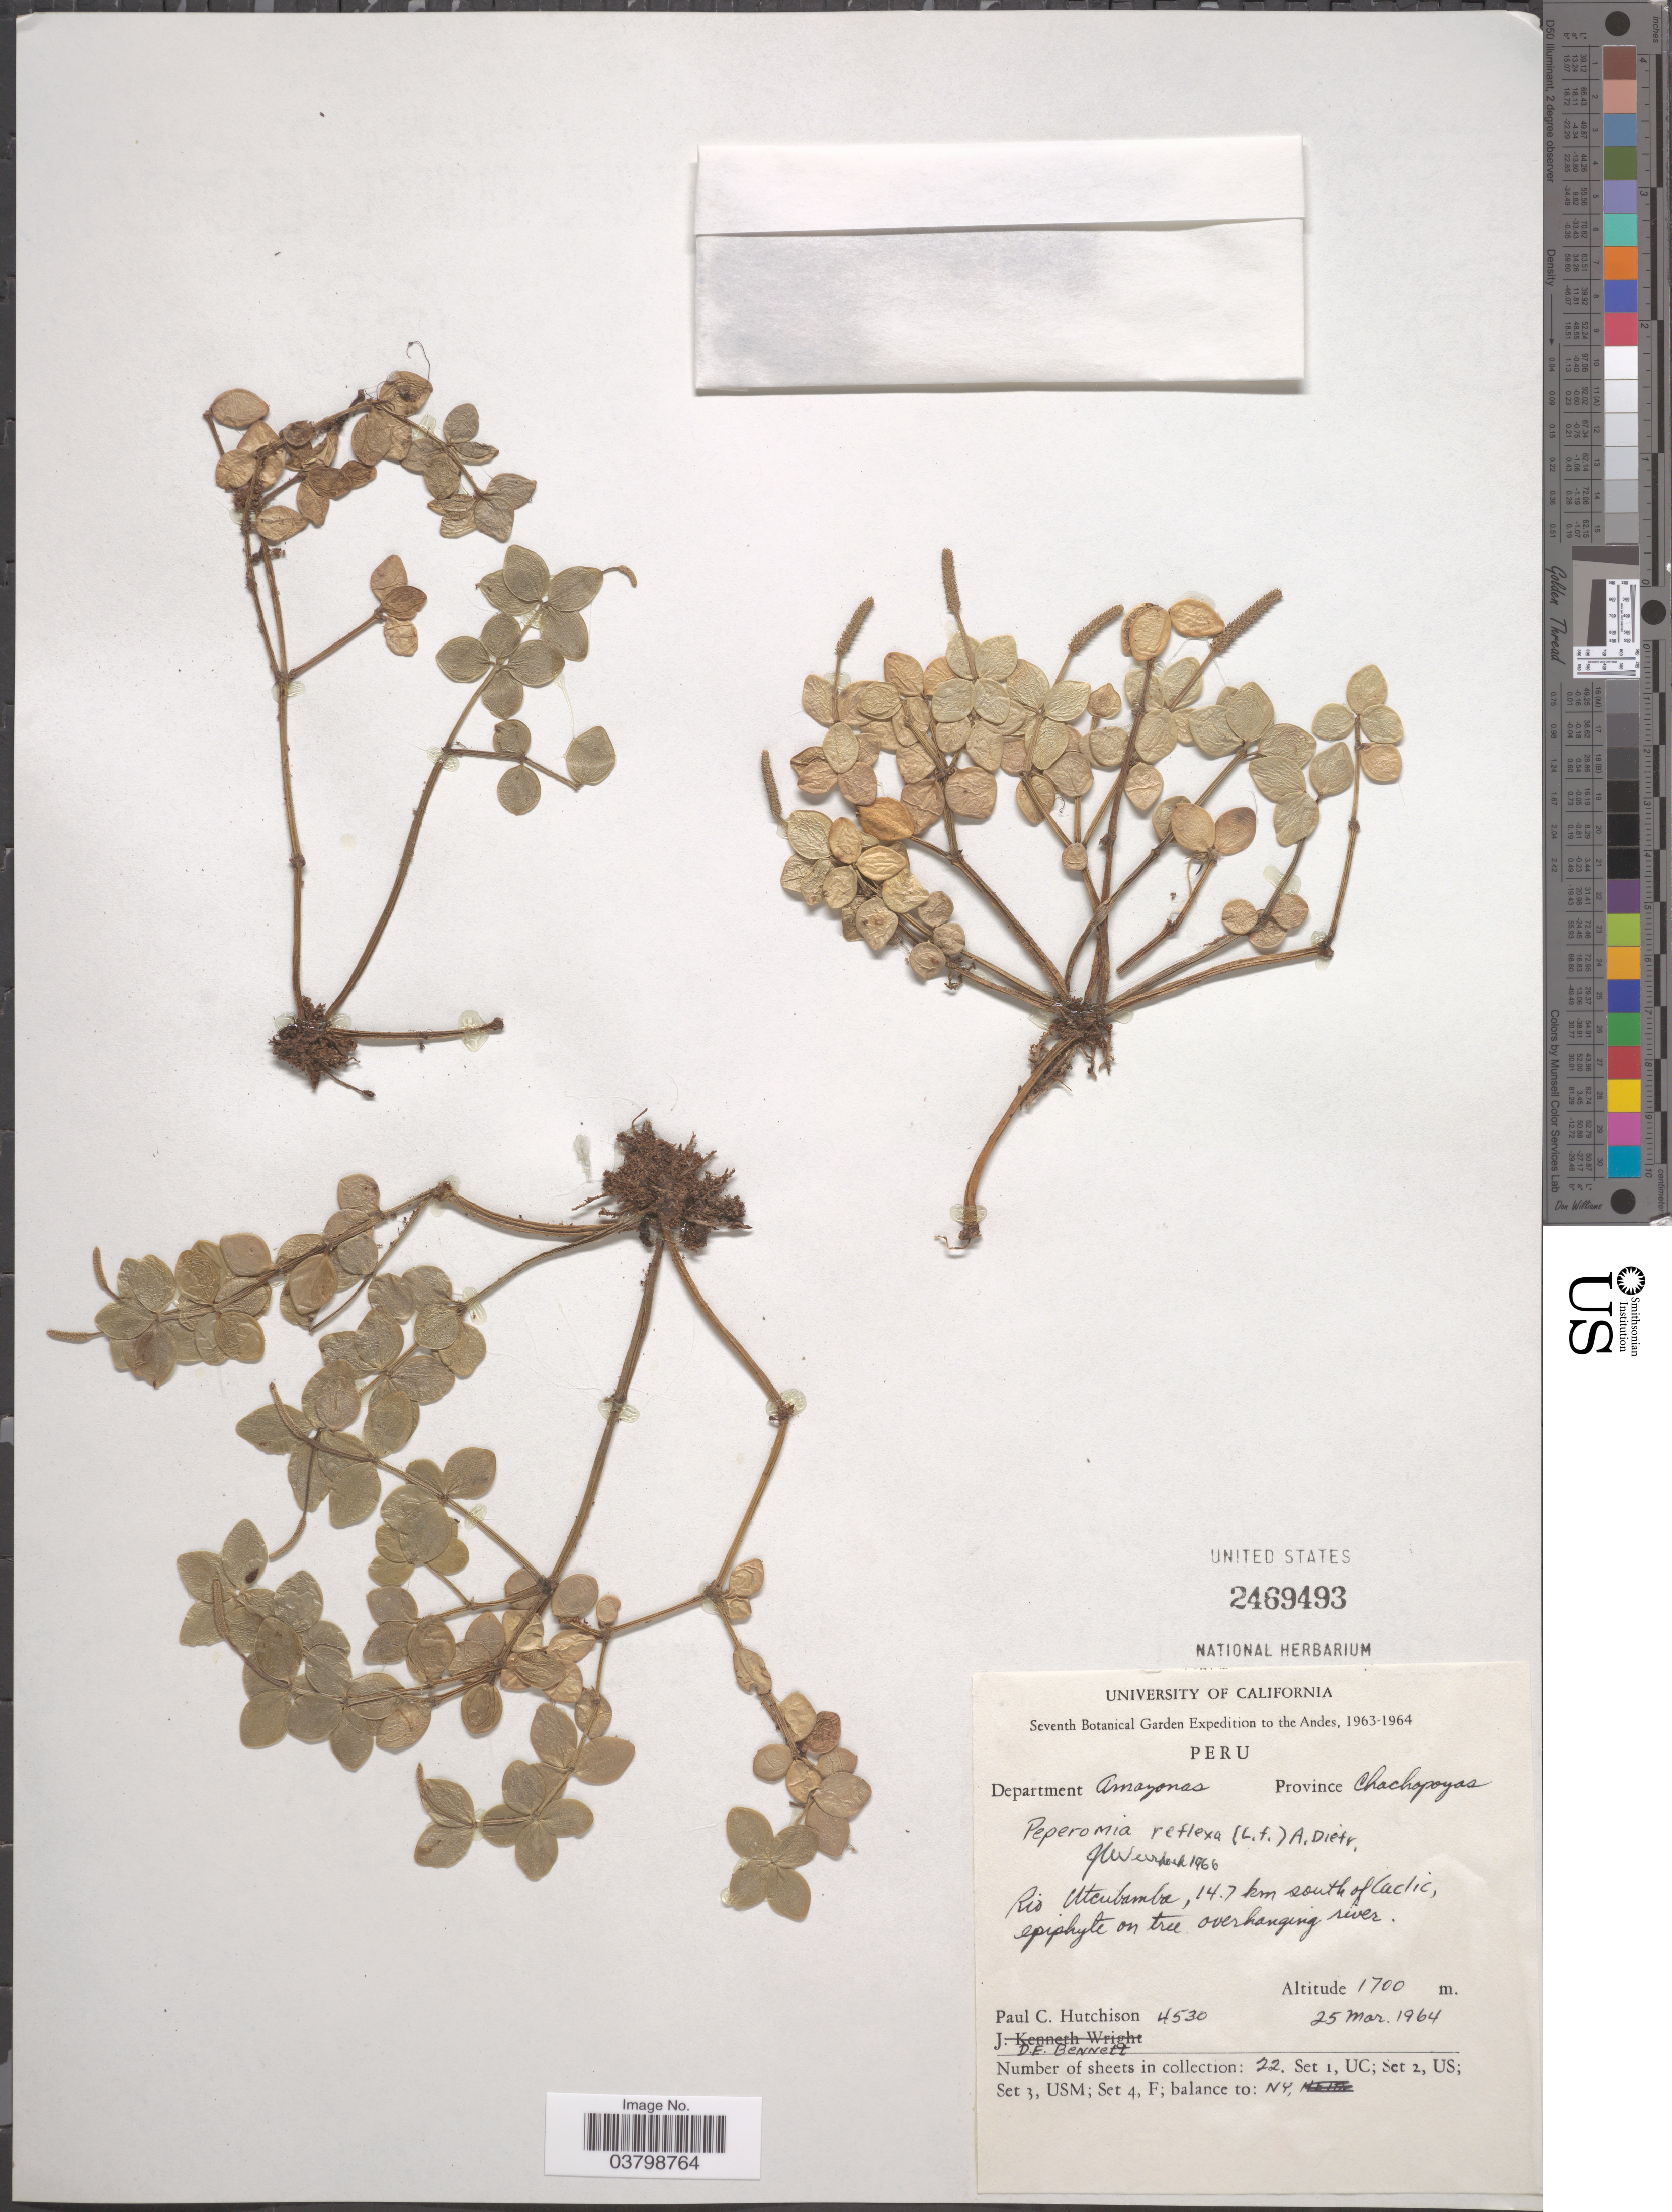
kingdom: Plantae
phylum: Tracheophyta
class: Magnoliopsida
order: Piperales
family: Piperaceae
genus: Peperomia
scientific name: Peperomia tetraphylla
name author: (G. Forst.) Hook. & Arn.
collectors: P. C. Hutchison & J. Bennett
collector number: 4530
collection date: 1964-03-25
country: Peru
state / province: Amazonas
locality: Río Utcubamba, 14.7 km south of Caclic, Province Chachapoyas, Departamento Amazonas, The Andes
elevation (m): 1700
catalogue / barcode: US 2469493